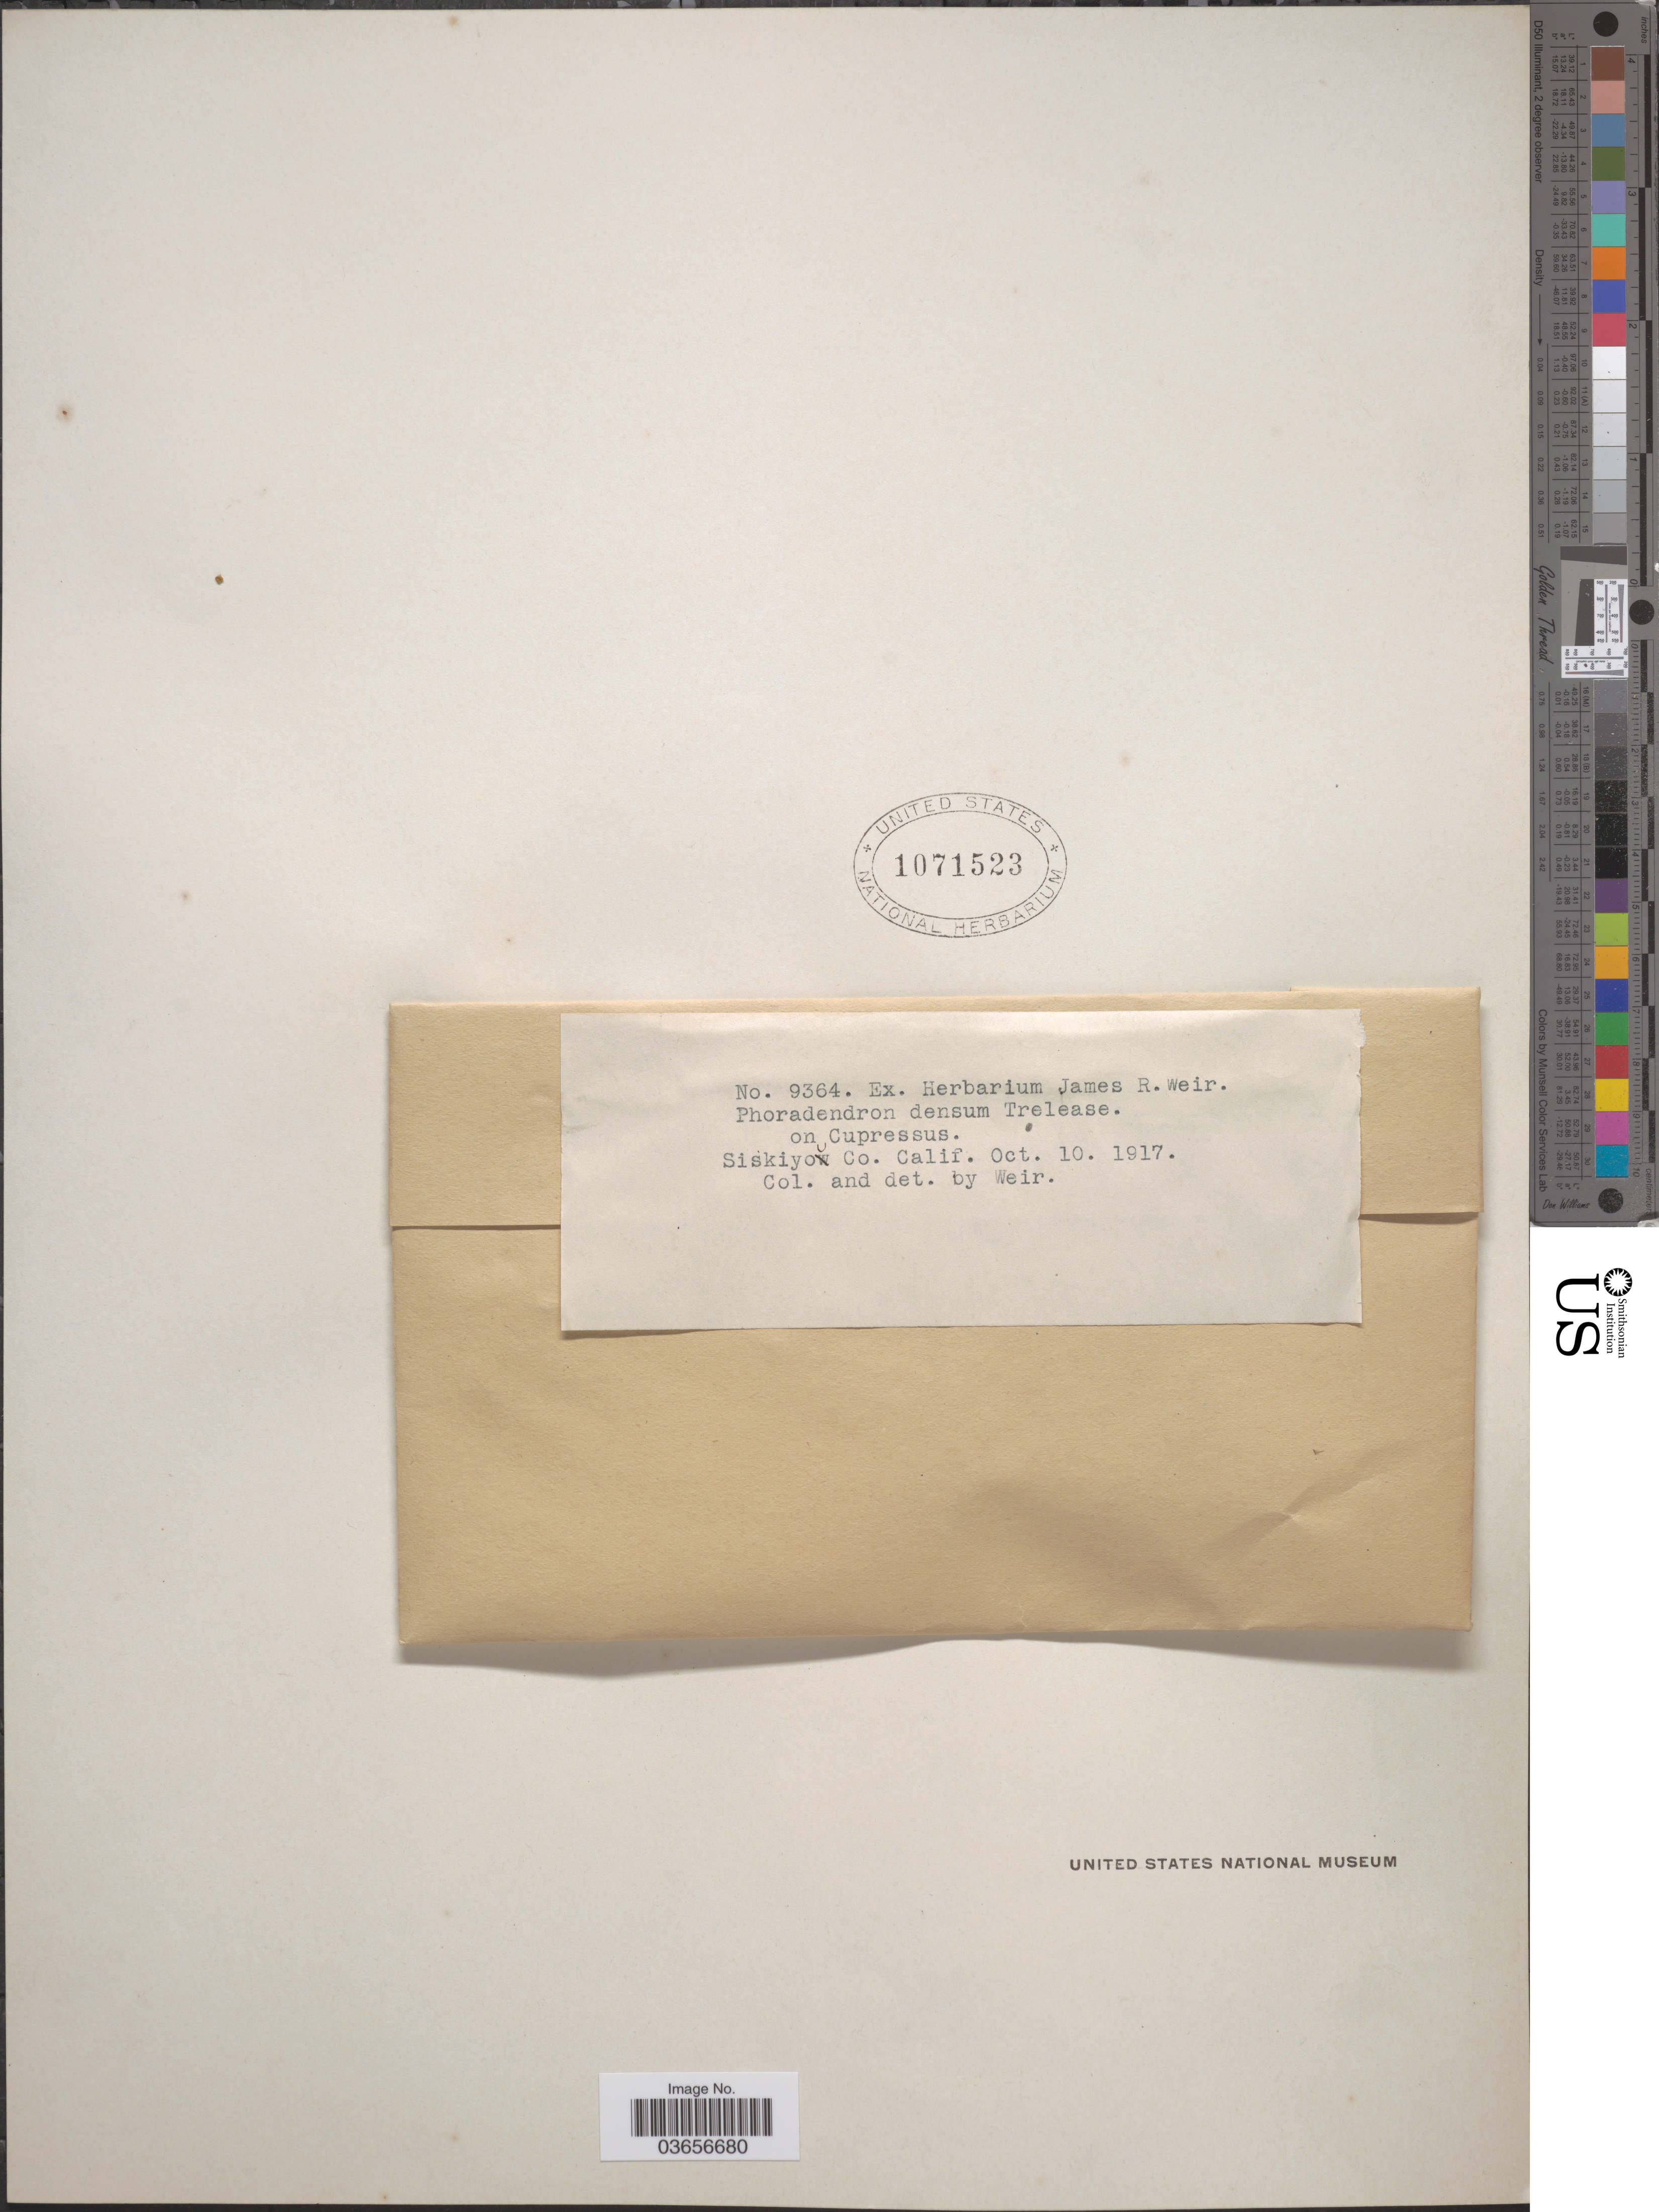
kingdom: Plantae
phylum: Tracheophyta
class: Magnoliopsida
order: Santalales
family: Viscaceae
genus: Phoradendron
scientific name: Phoradendron bolleanum var. densum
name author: (Torr. ex Trel.) Fosberg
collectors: Weir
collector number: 9364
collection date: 1917-10-10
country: United States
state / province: California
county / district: Siskiyou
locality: Siskiyou Co.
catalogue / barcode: US 1071523